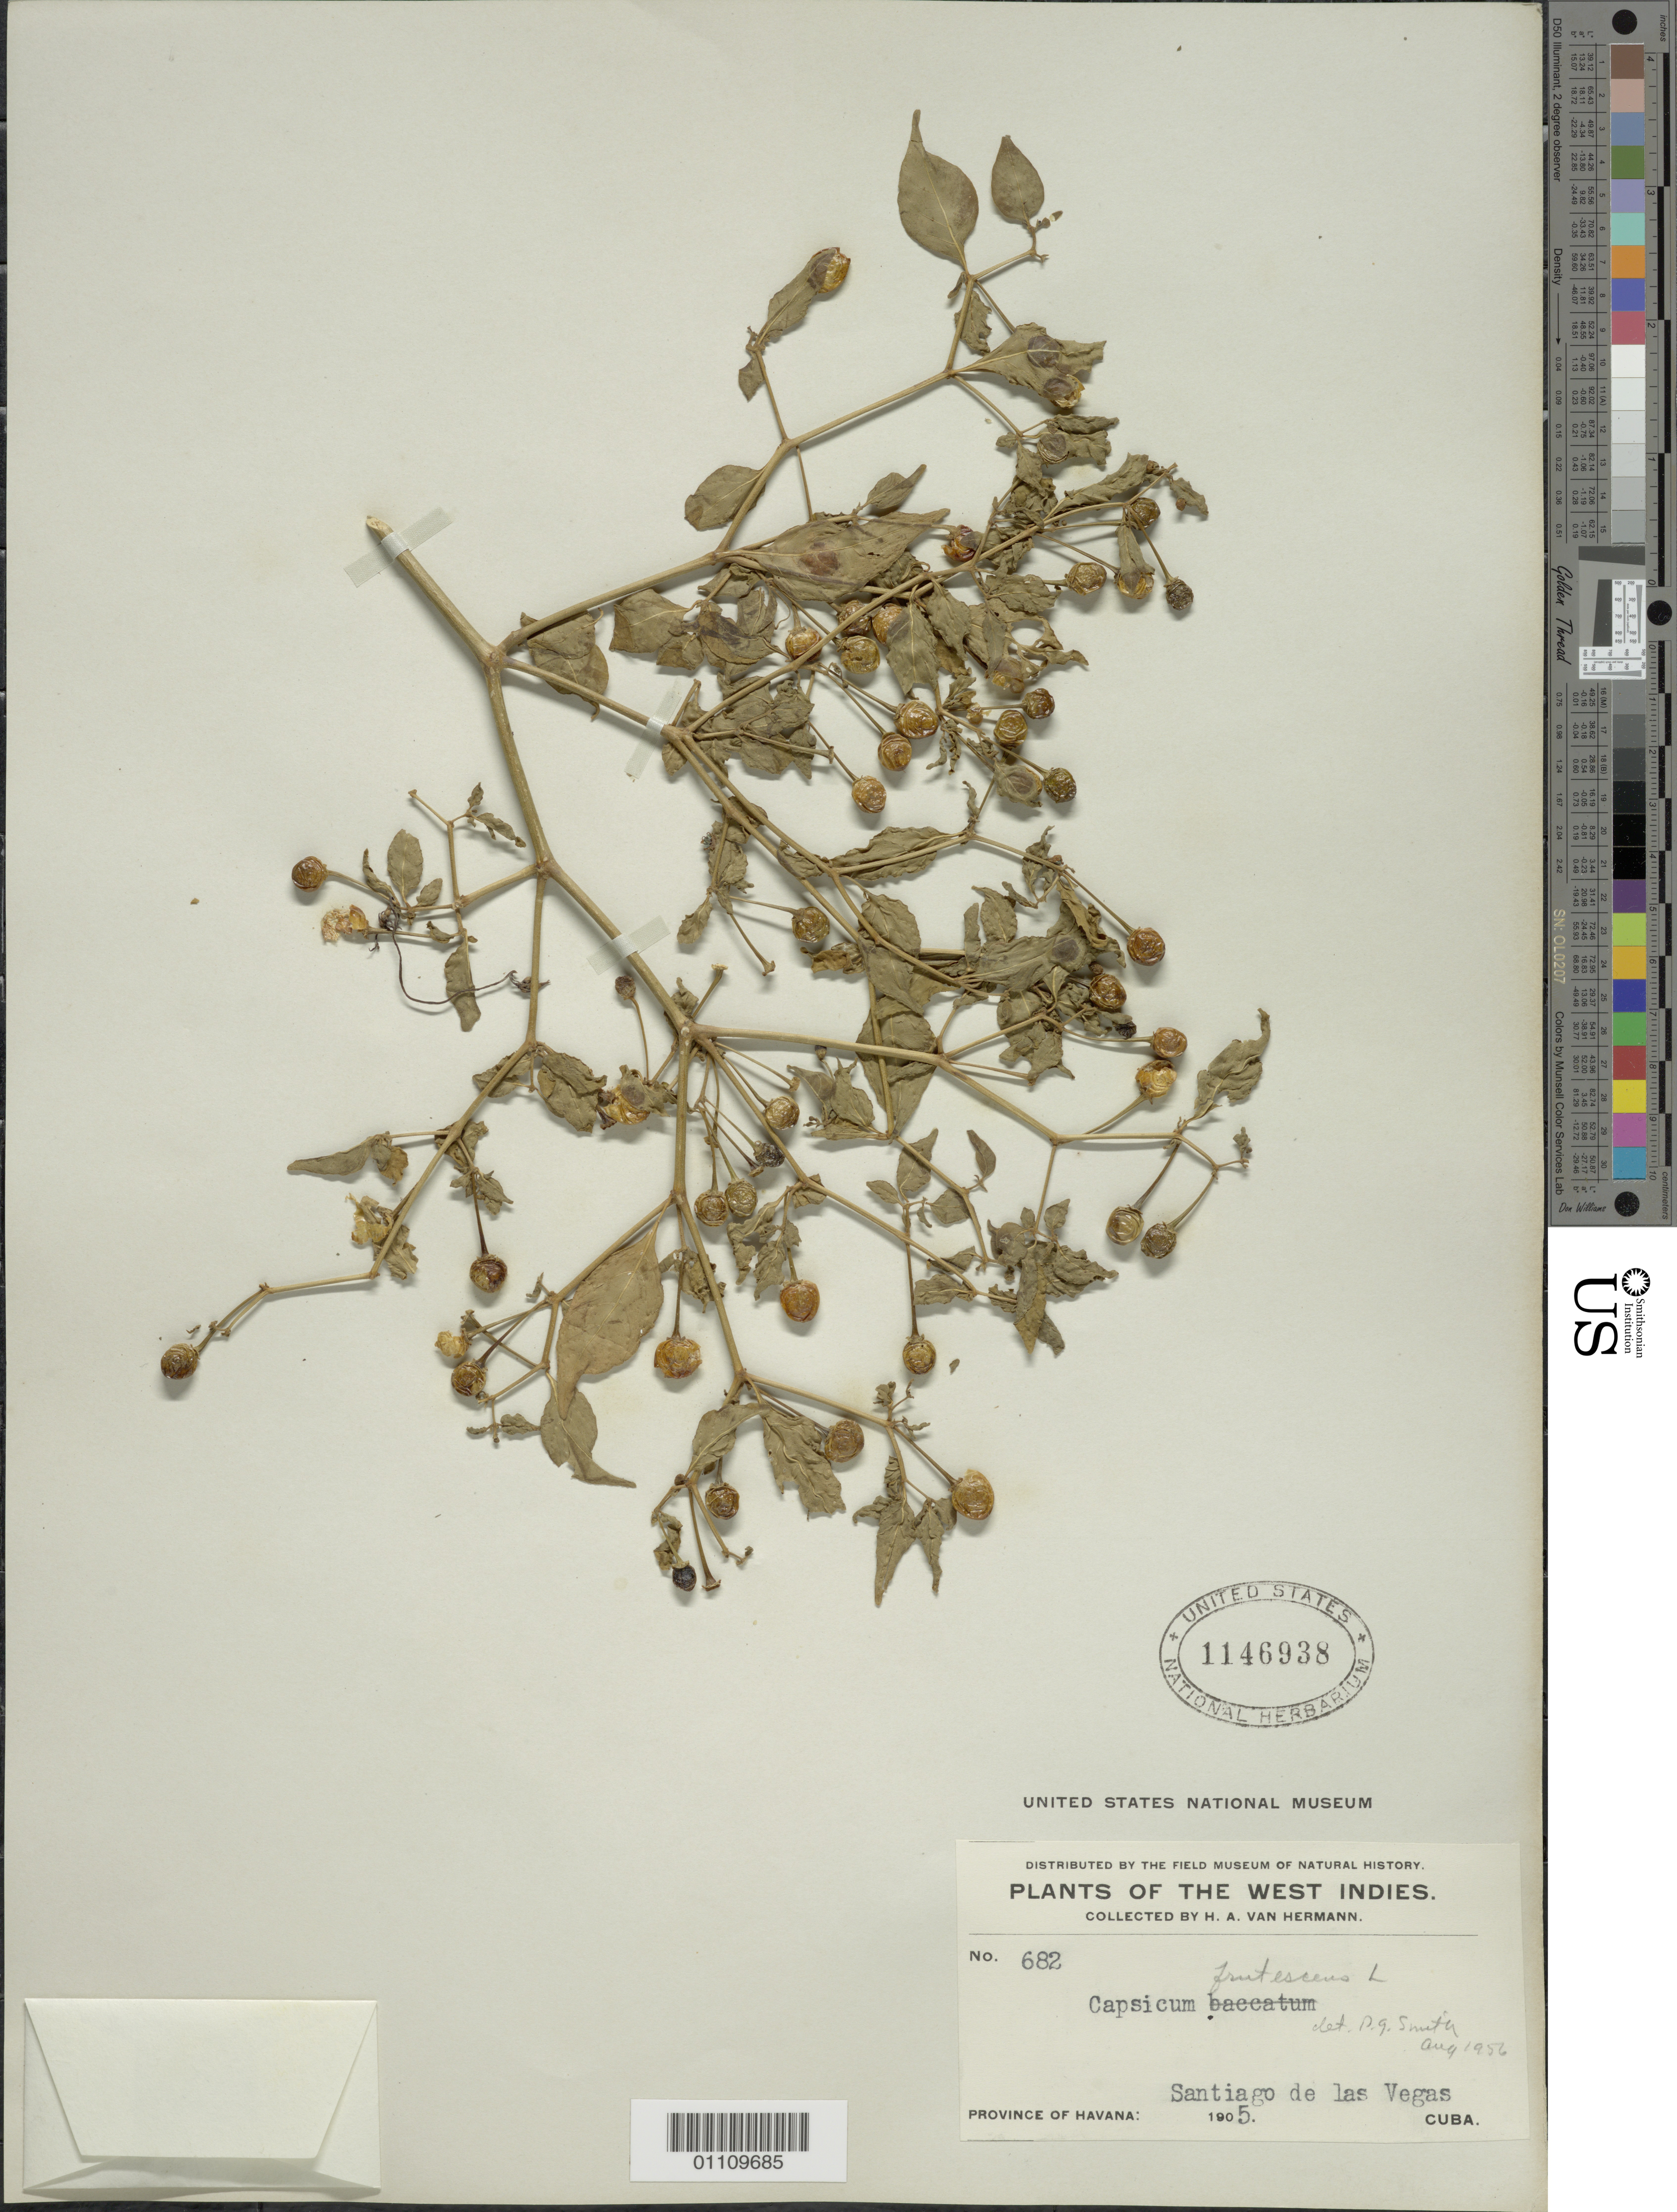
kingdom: Plantae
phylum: Tracheophyta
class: Magnoliopsida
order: Solanales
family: Solanaceae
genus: Capsicum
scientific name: Capsicum frutescens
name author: L.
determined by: Smith, P.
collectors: H. A. Van Hermann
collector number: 682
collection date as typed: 1905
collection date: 1905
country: Cuba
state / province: La Habana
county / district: Municipio Boyeros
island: Cuba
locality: Santiago de las Vegas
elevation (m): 97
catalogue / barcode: US 1146938